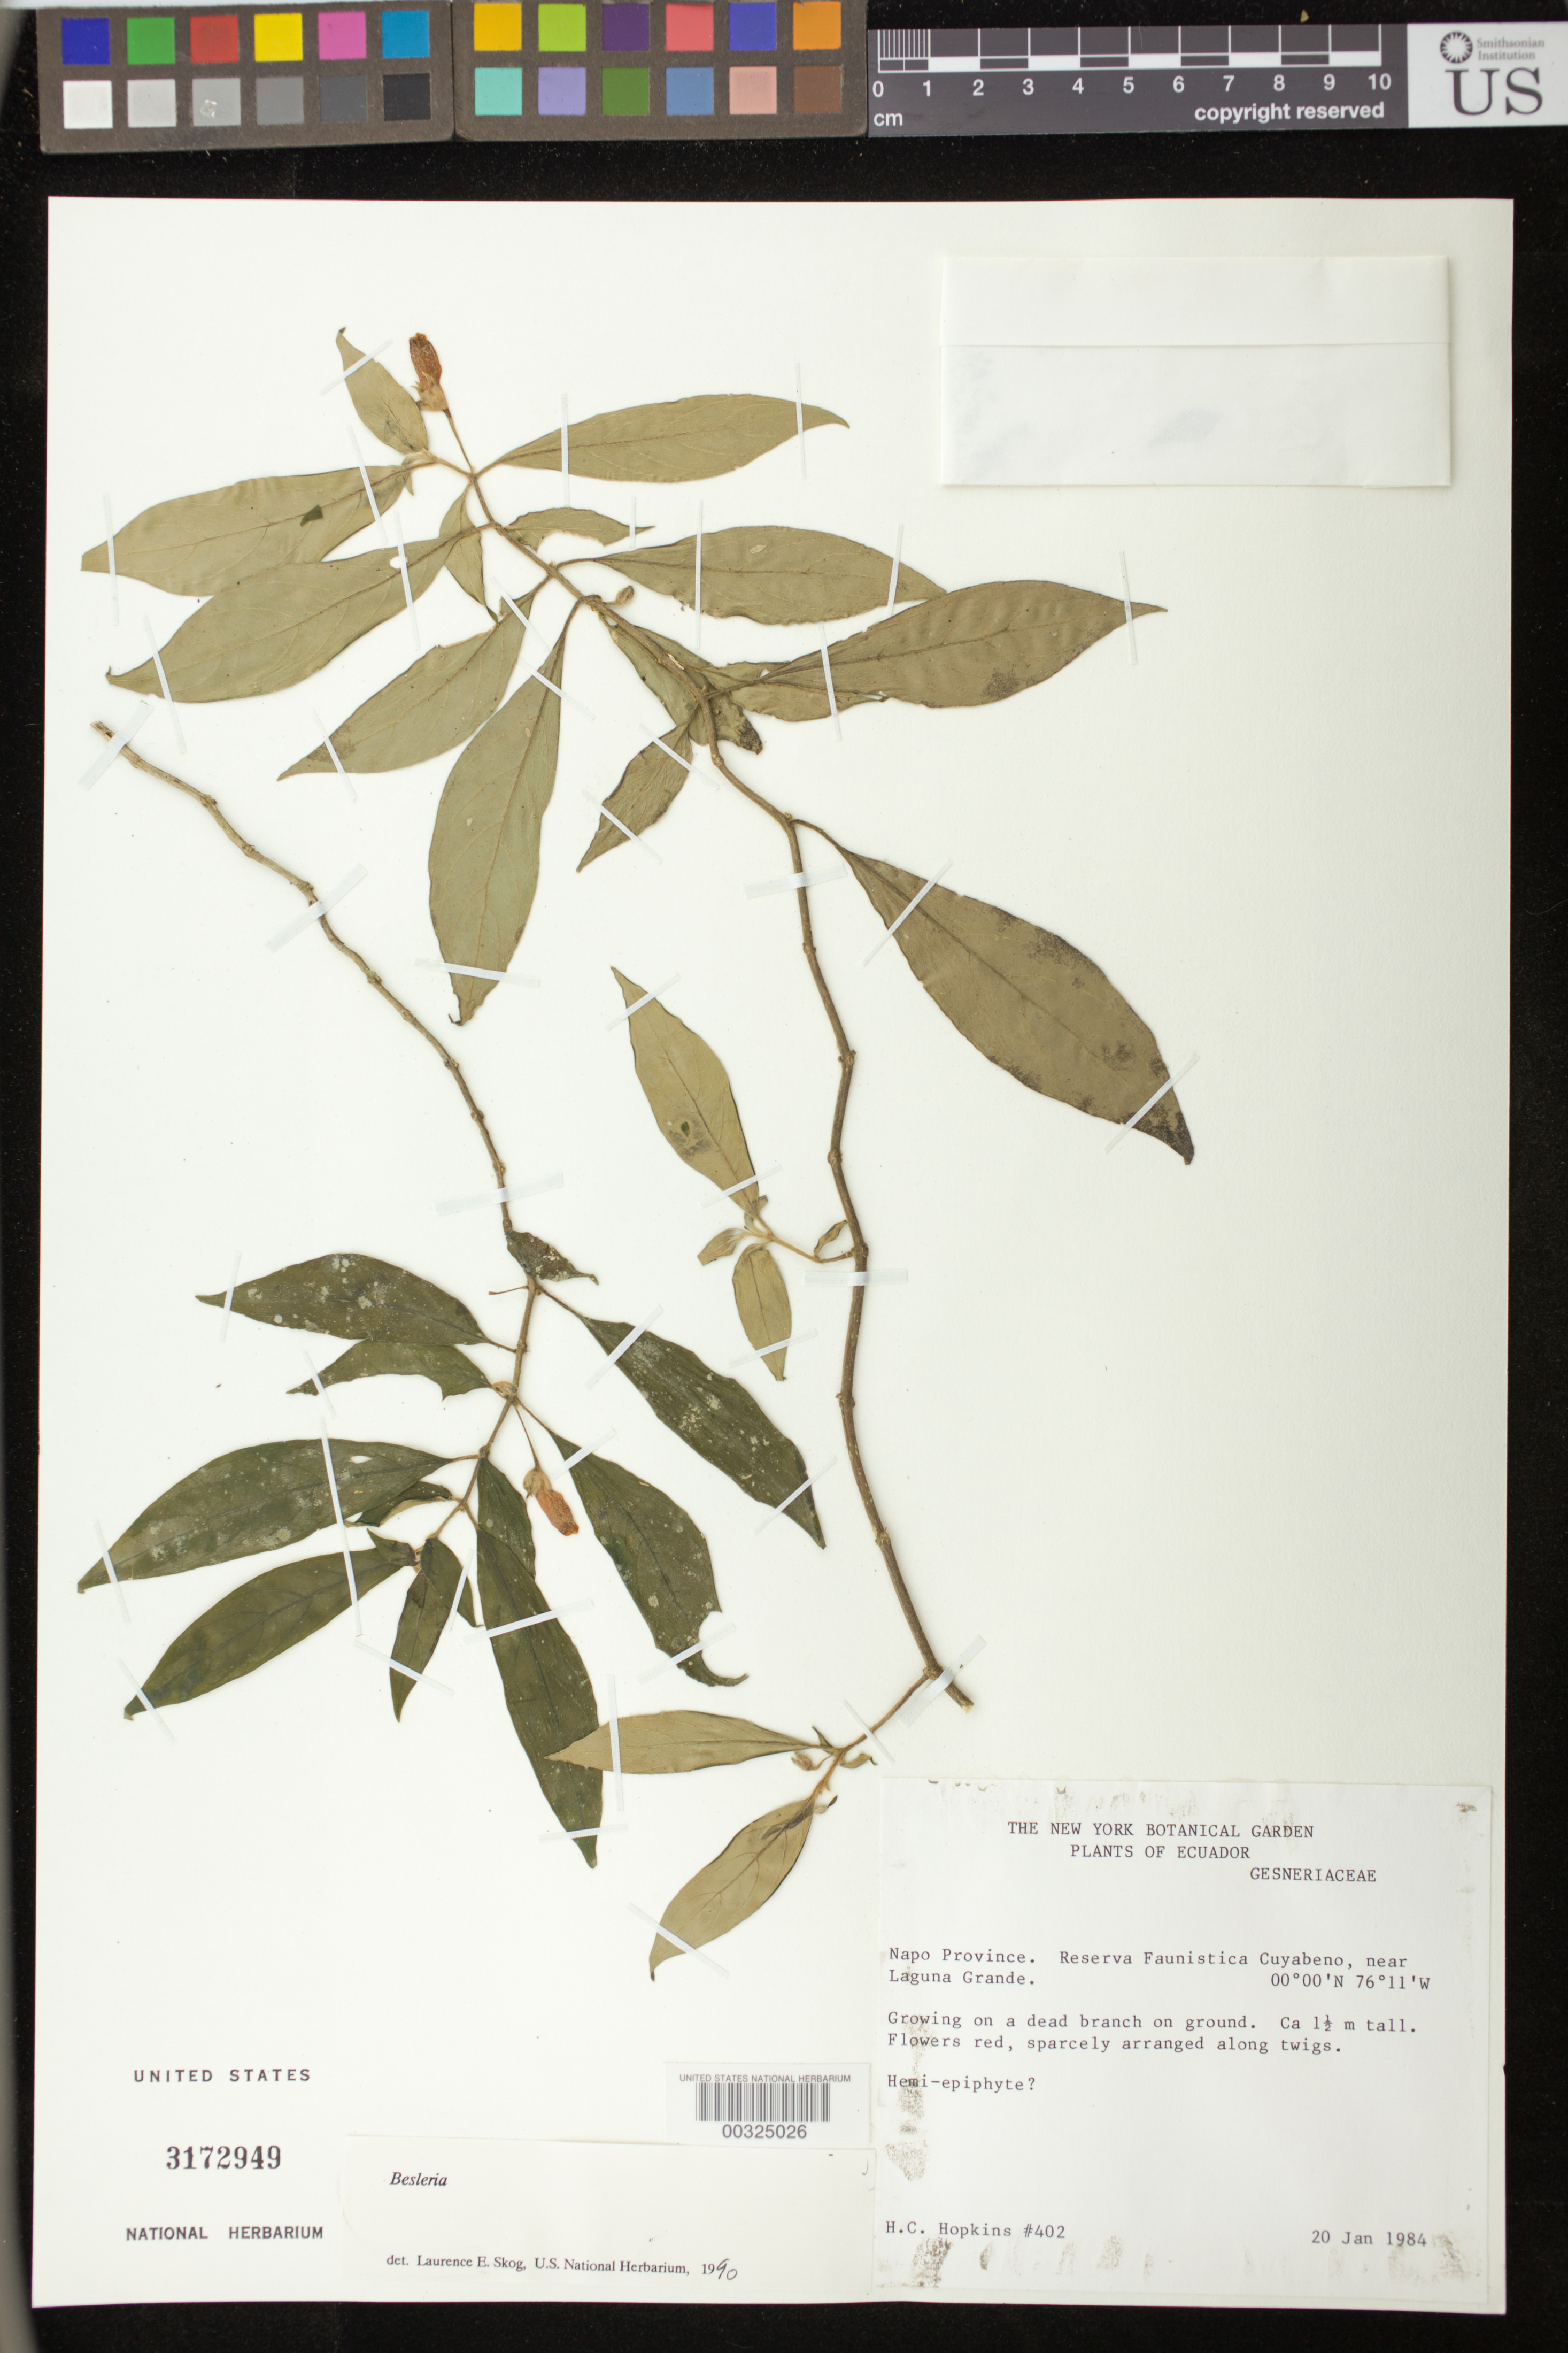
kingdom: Plantae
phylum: Tracheophyta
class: Magnoliopsida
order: Lamiales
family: Gesneriaceae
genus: Besleria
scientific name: Besleria sp.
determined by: Skog, Laurence E.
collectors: H. C. Hopkins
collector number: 402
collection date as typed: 20 Jan 1984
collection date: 1984-01-20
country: Ecuador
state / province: Sucumbíos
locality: Napo Province. Reserva Faunistica Cuyabeno, near Laguna Grande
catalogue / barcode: US 3172949